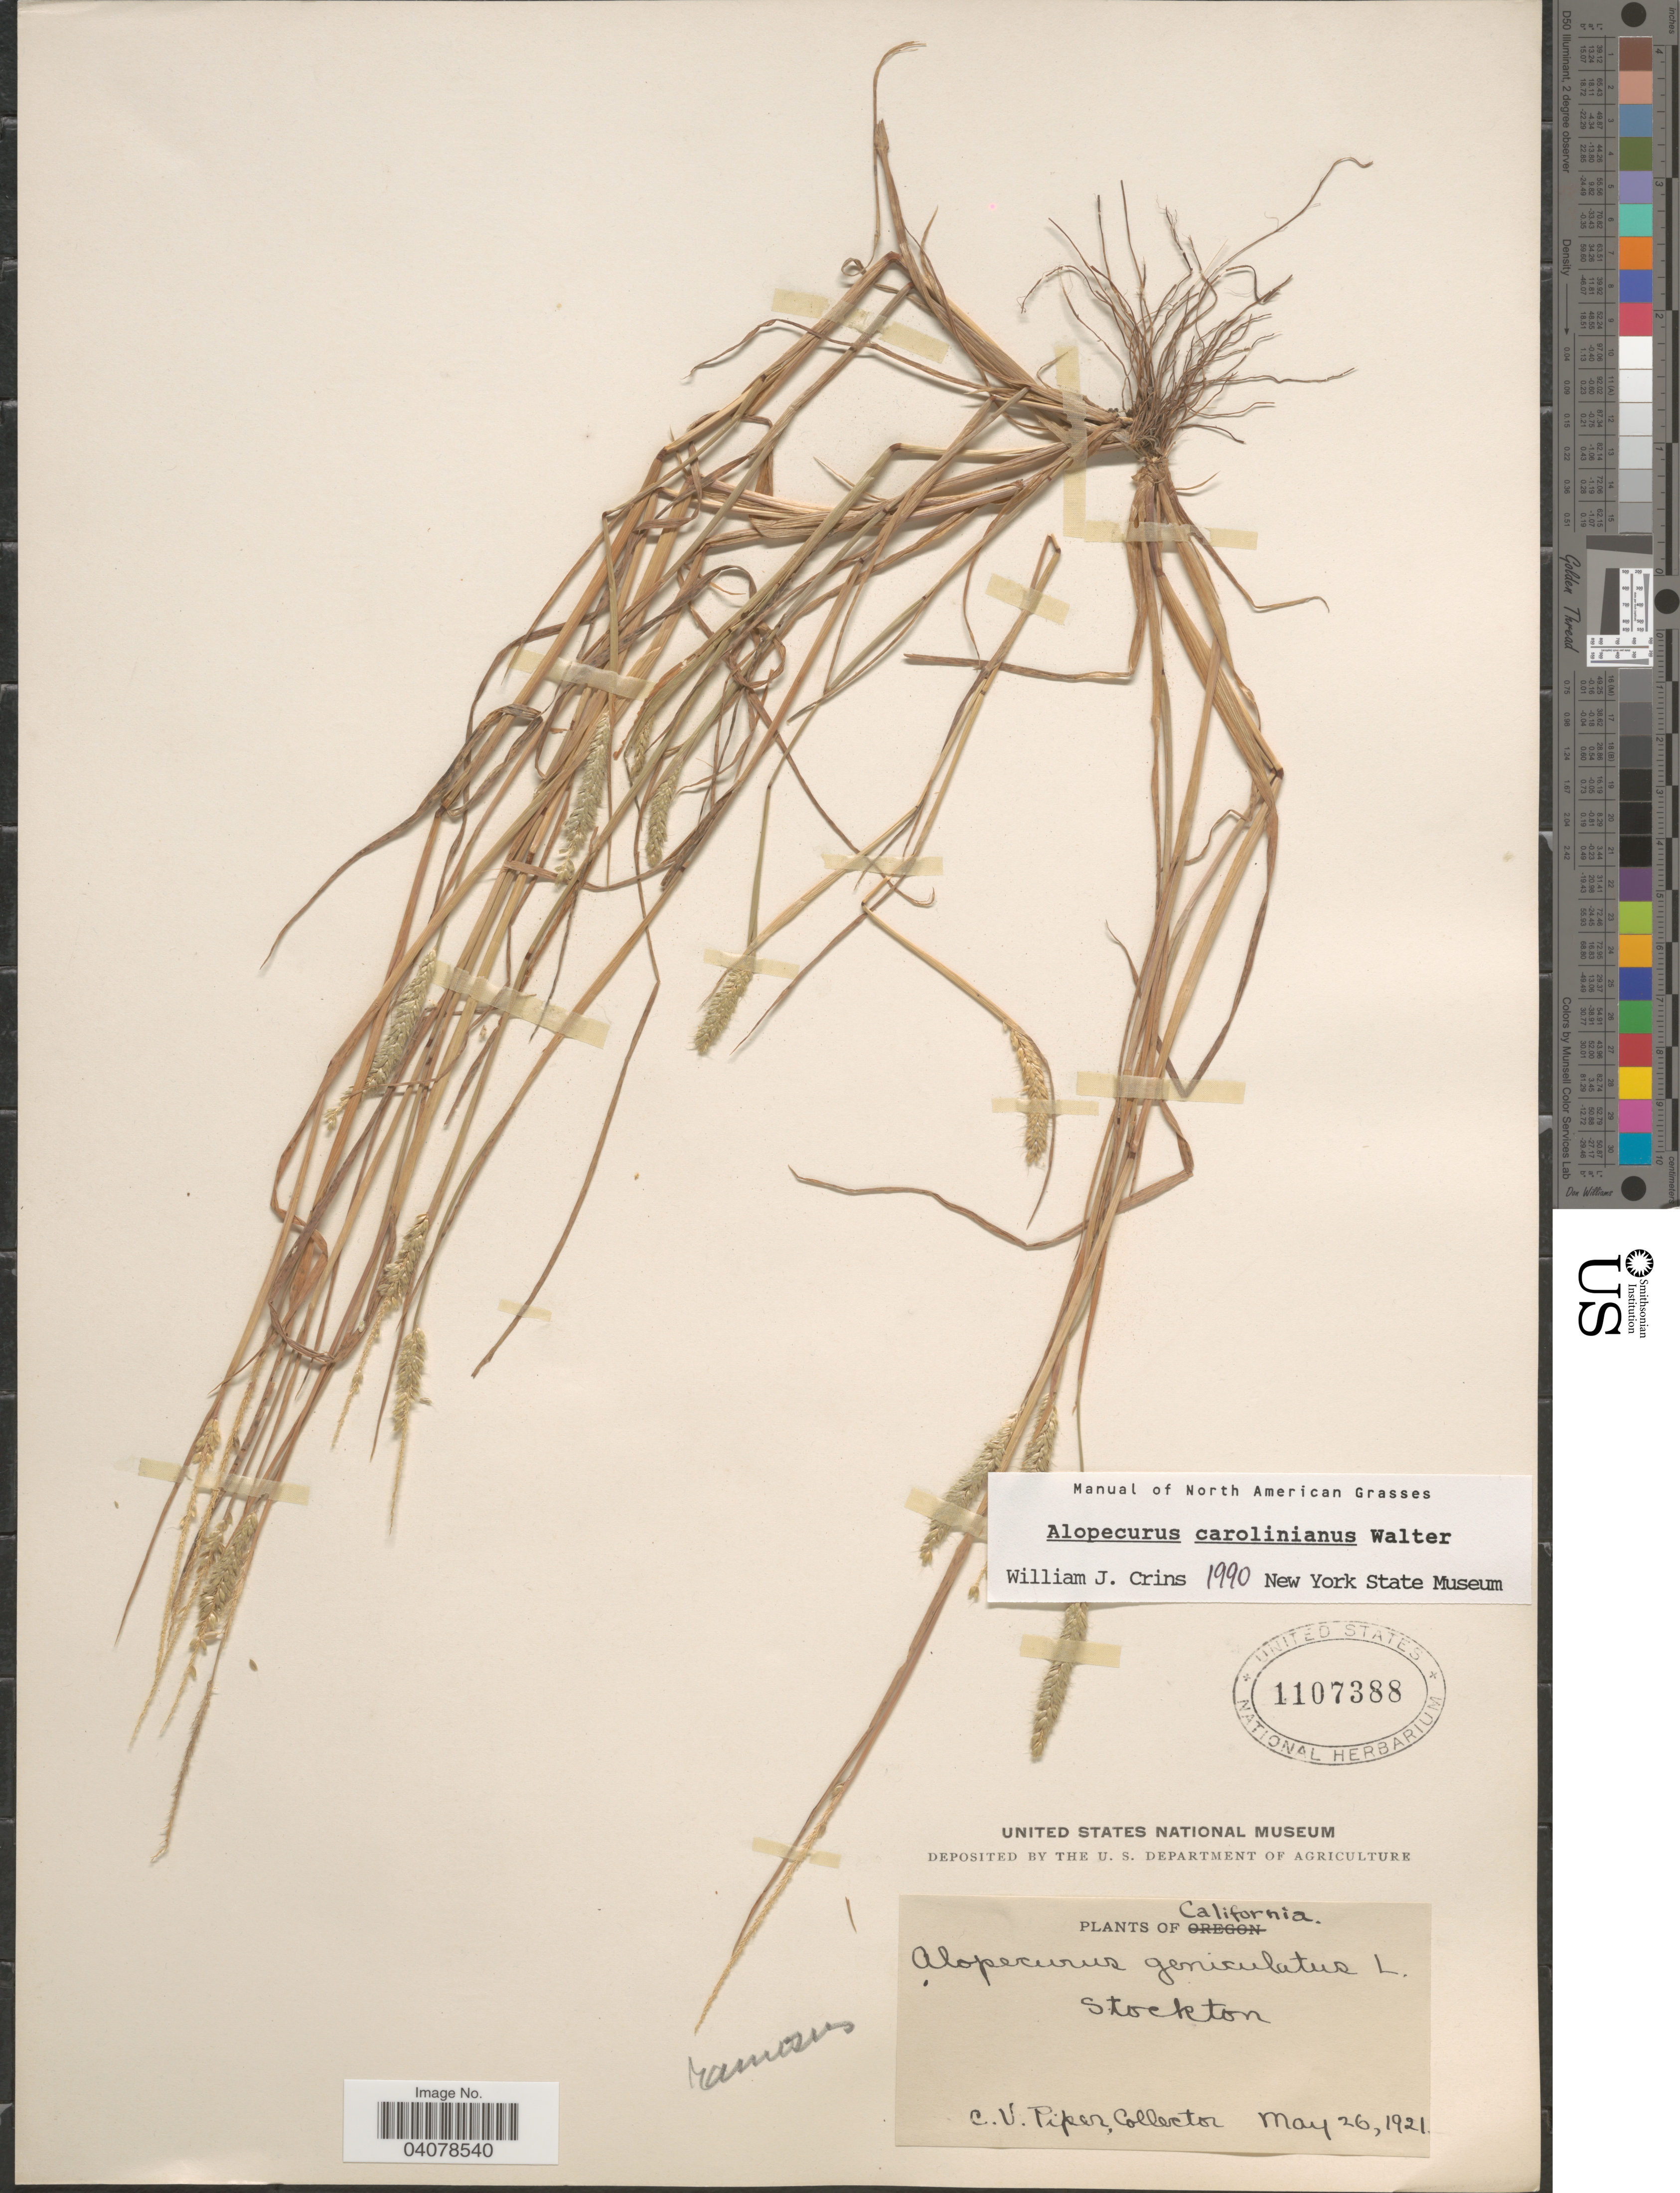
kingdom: Plantae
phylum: Tracheophyta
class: Liliopsida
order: Poales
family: Poaceae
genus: Alopecurus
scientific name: Alopecurus carolinianus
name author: Walter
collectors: C. V. Piper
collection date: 1921-05-26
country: United States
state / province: California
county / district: San Joaquin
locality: Stockton.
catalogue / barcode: US 1107388